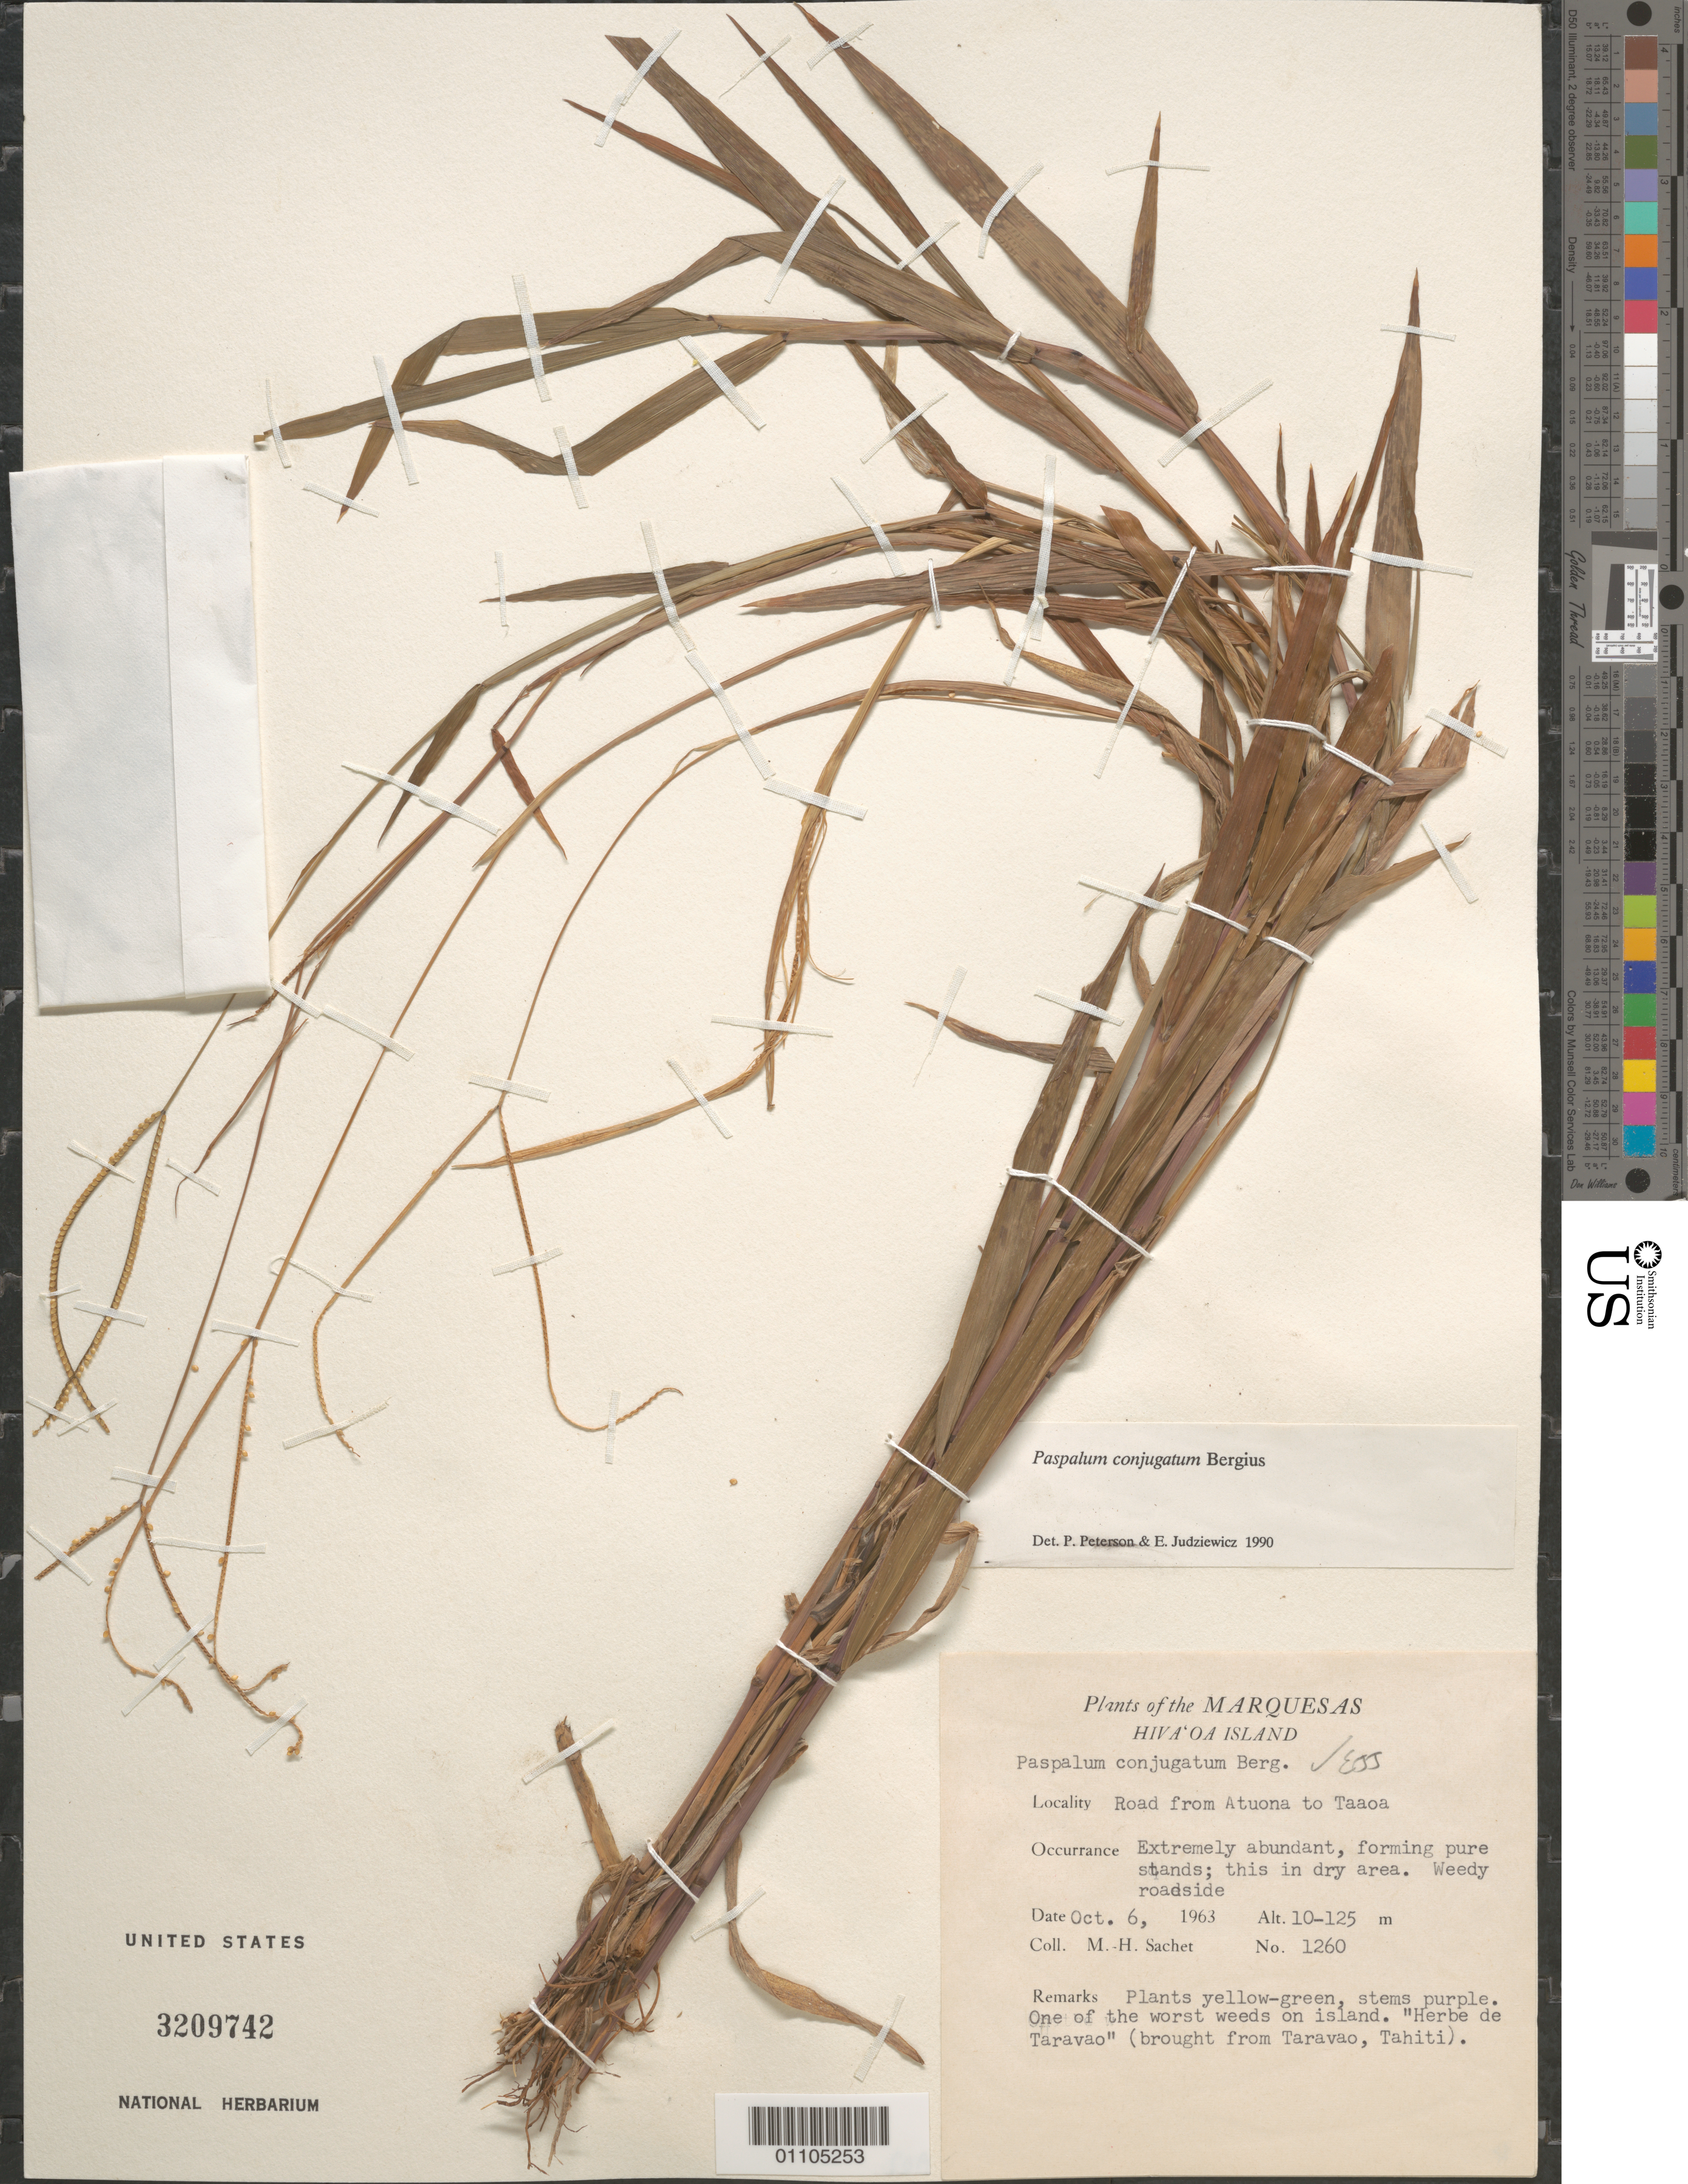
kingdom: Plantae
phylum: Tracheophyta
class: Liliopsida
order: Poales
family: Poaceae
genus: Paspalum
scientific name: Paspalum conjugatum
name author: P.J. Bergius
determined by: Peterson, P. M.; Judziewicz, E. J.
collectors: M.-H. Sachet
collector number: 1260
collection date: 1963-10-06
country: French Polynesia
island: Hiva Oa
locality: road from Atuona to Taaoa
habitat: dry, weedy roadside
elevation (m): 10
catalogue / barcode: US 3209742